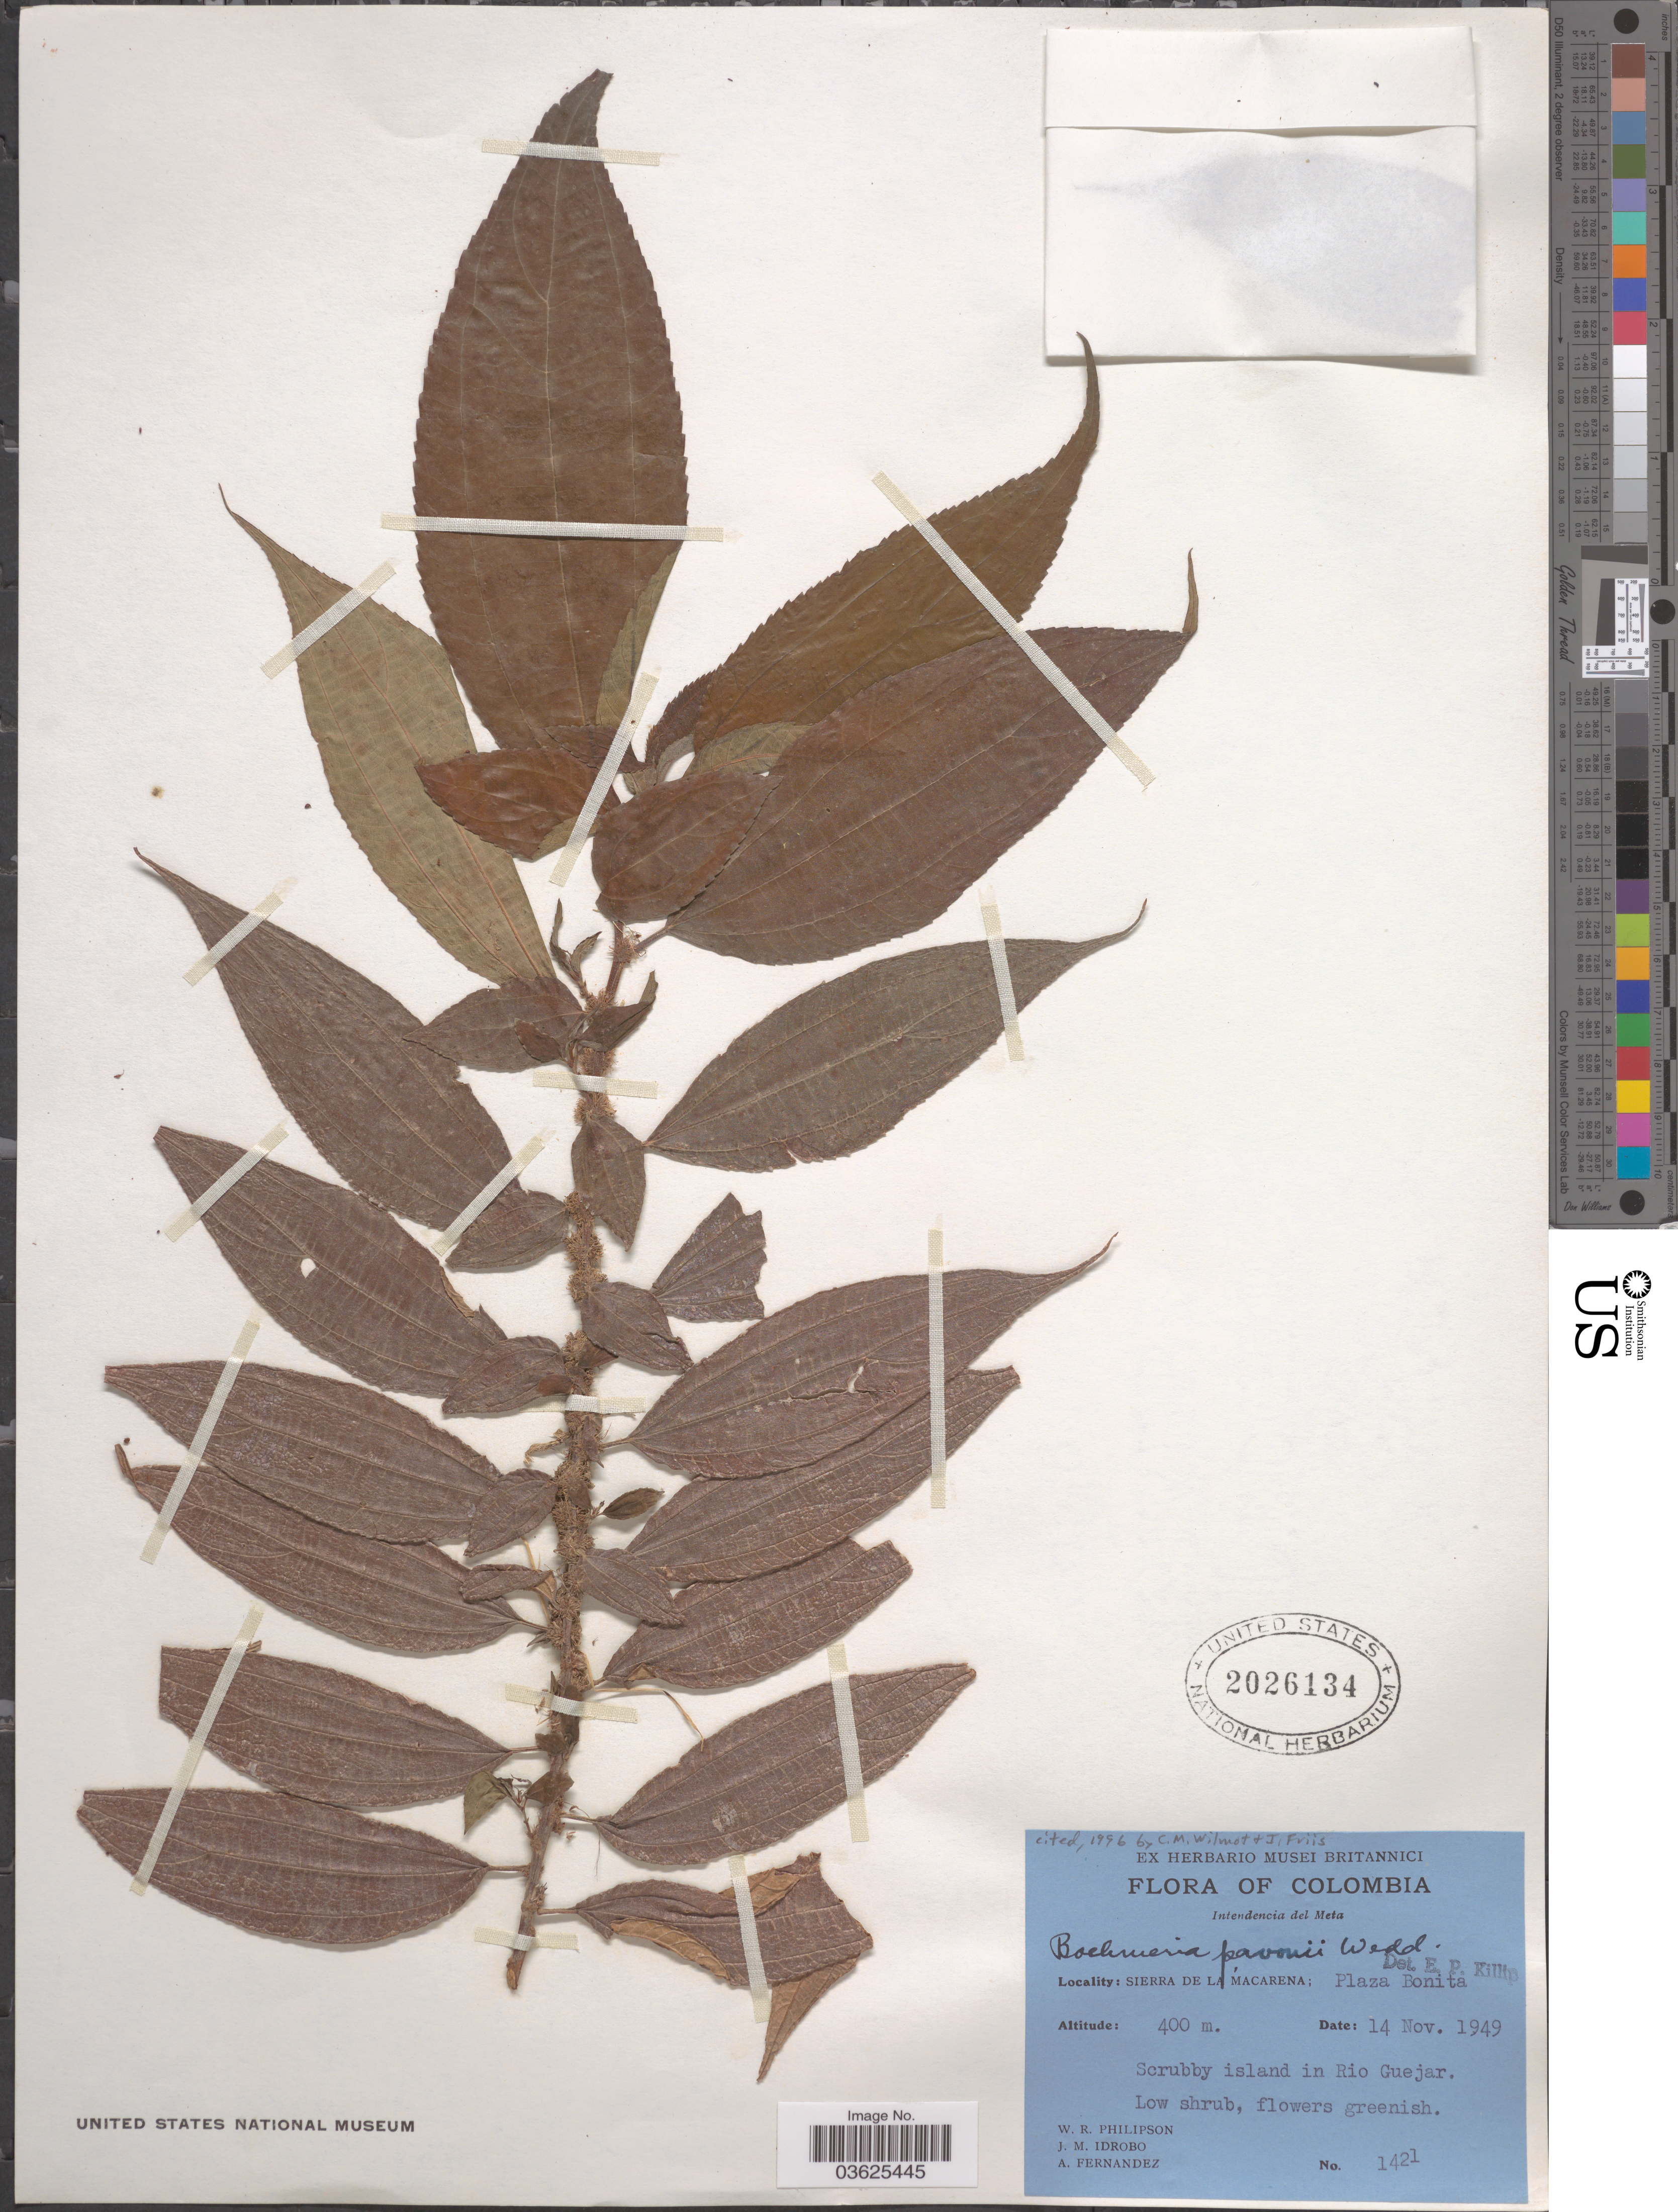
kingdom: Plantae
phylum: Tracheophyta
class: Magnoliopsida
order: Rosales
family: Urticaceae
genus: Boehmeria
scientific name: Boehmeria pavonii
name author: Wedd.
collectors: W. R. Philipson, J. M. Idrobo & A. Fernandez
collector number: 1421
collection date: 1949-11-14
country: Colombia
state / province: Meta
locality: Intendencia del Meta. Sierra de La Macarena; Plaza Bonita.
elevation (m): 400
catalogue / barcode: US 2026134